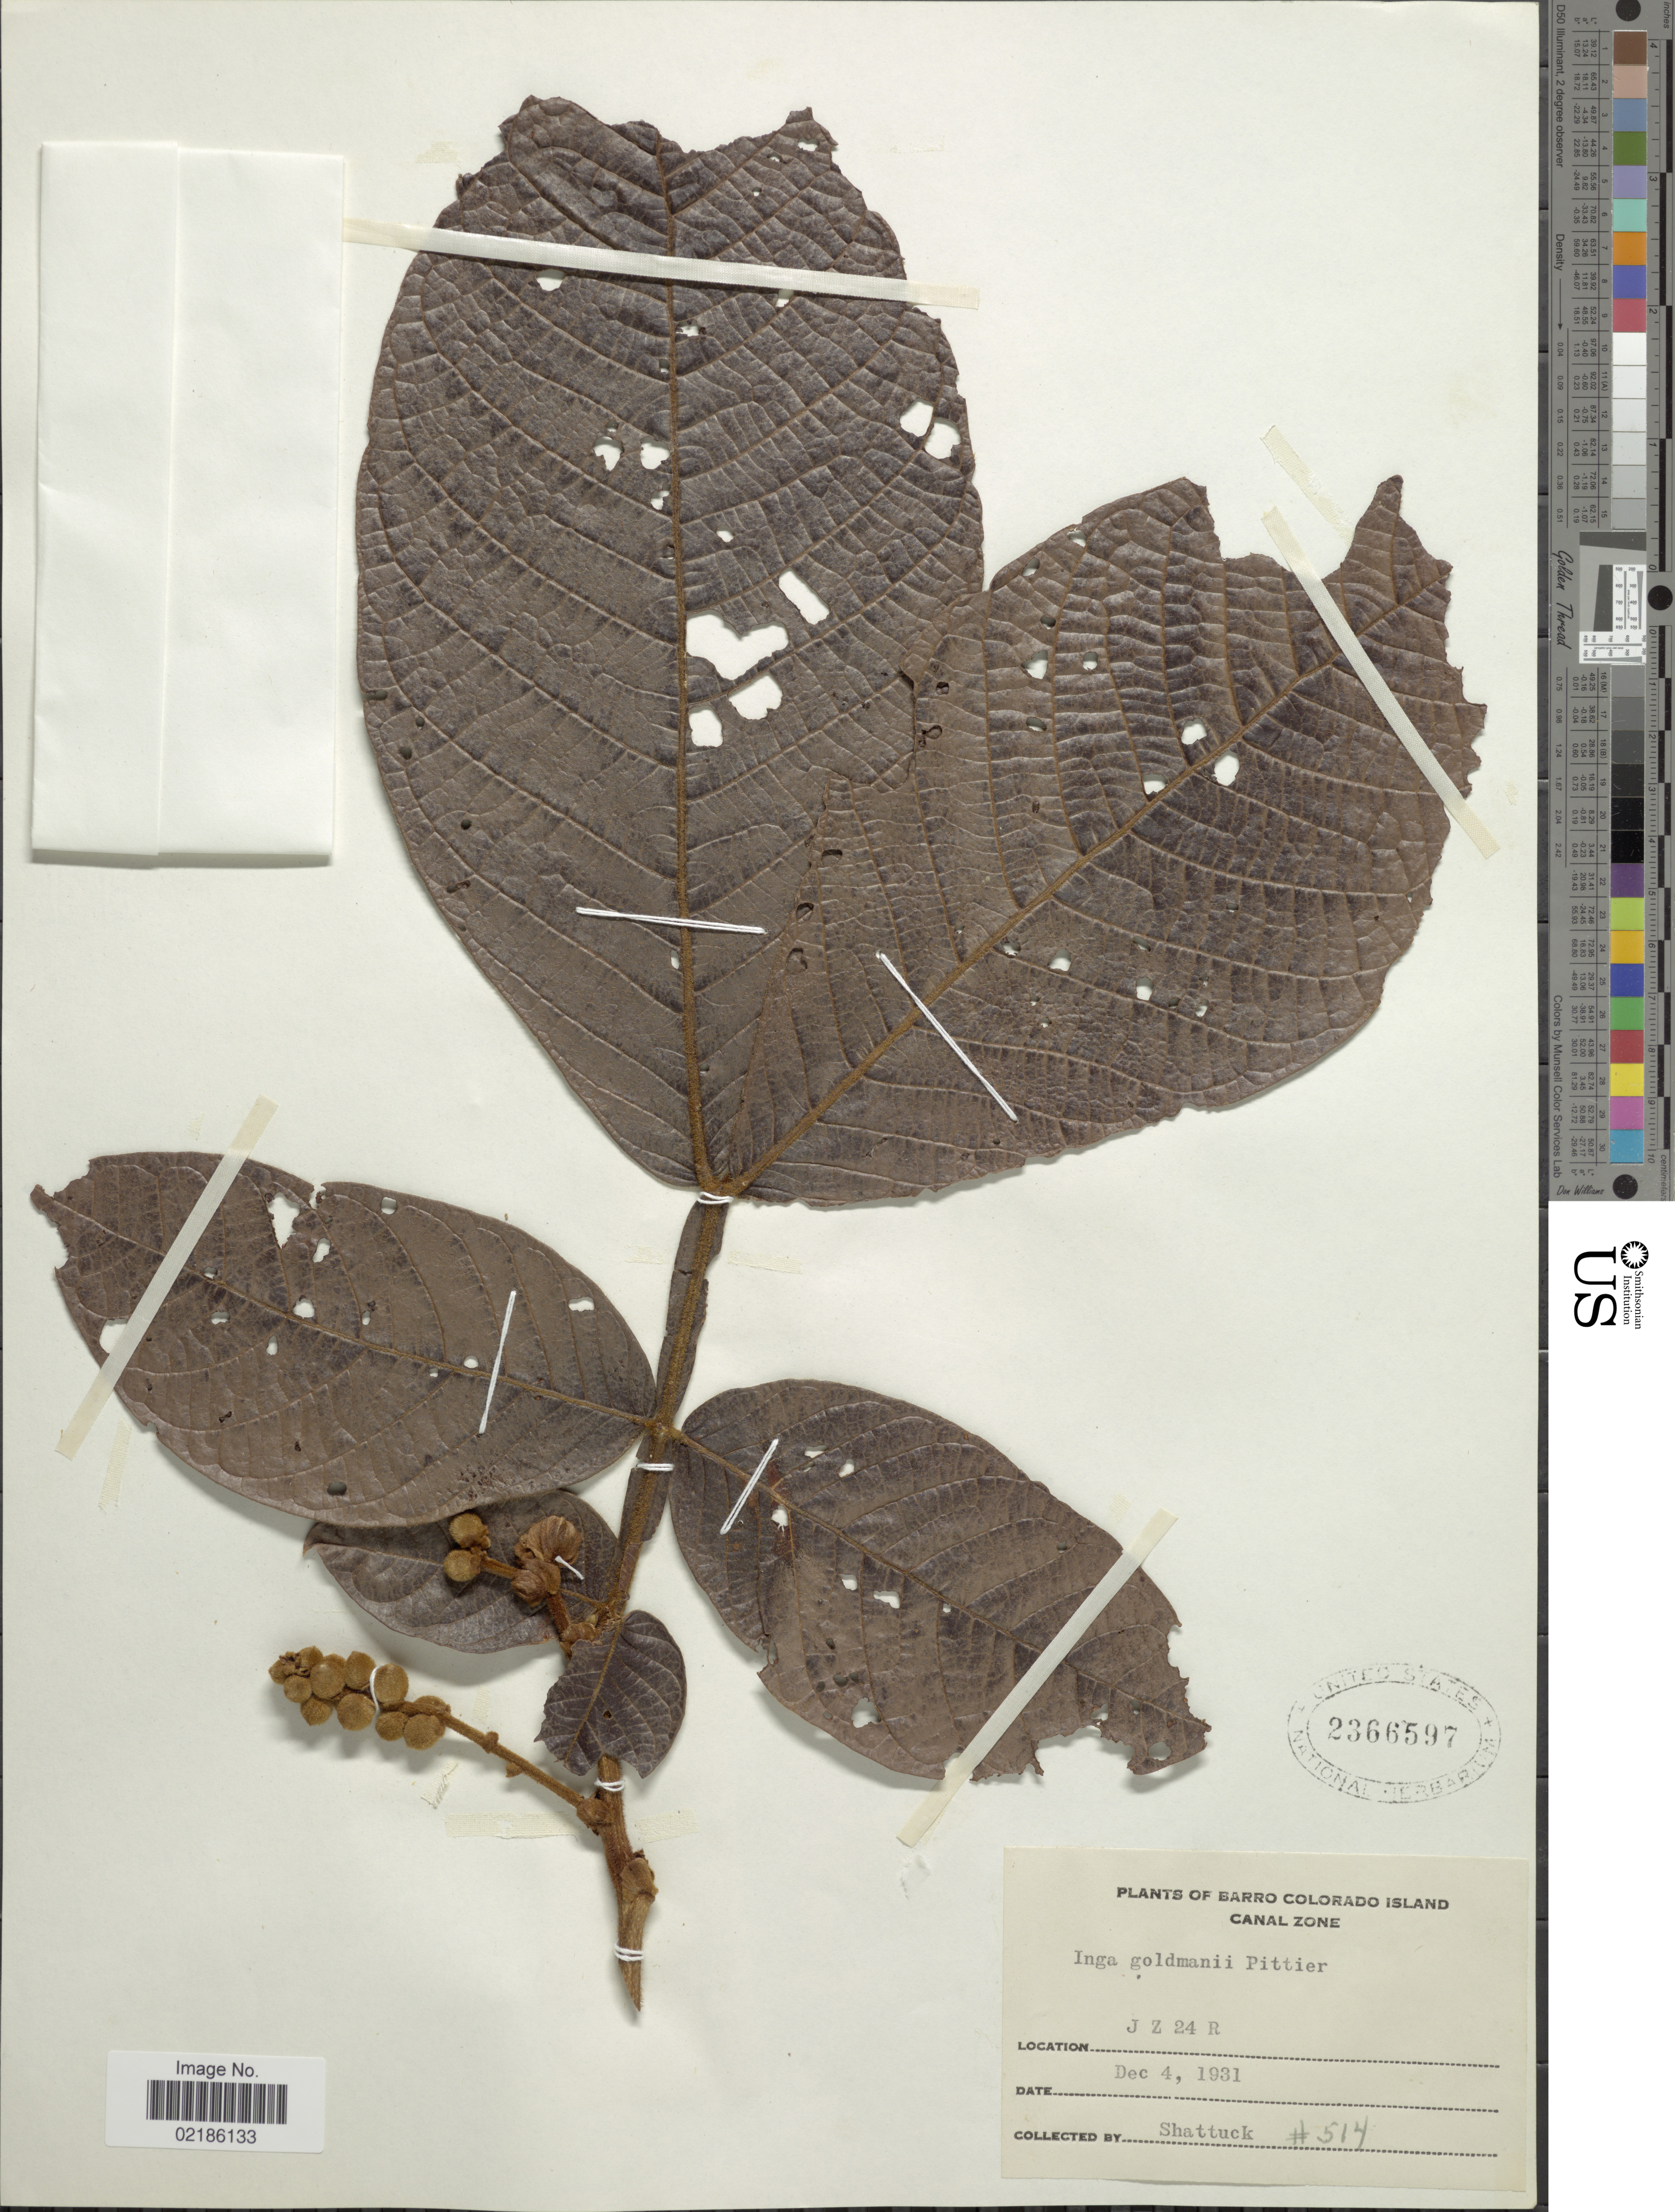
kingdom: Plantae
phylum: Tracheophyta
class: Magnoliopsida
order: Fabales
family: Fabaceae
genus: Inga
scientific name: Inga goldmanii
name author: Pittier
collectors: Shattuck, --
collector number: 514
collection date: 1931-12-04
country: Panama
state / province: Panamá Oeste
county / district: Canal Zone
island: Barro Colorado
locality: Barro Colorado Island. Canal Zone. J Z 24 R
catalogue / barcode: US 2366597